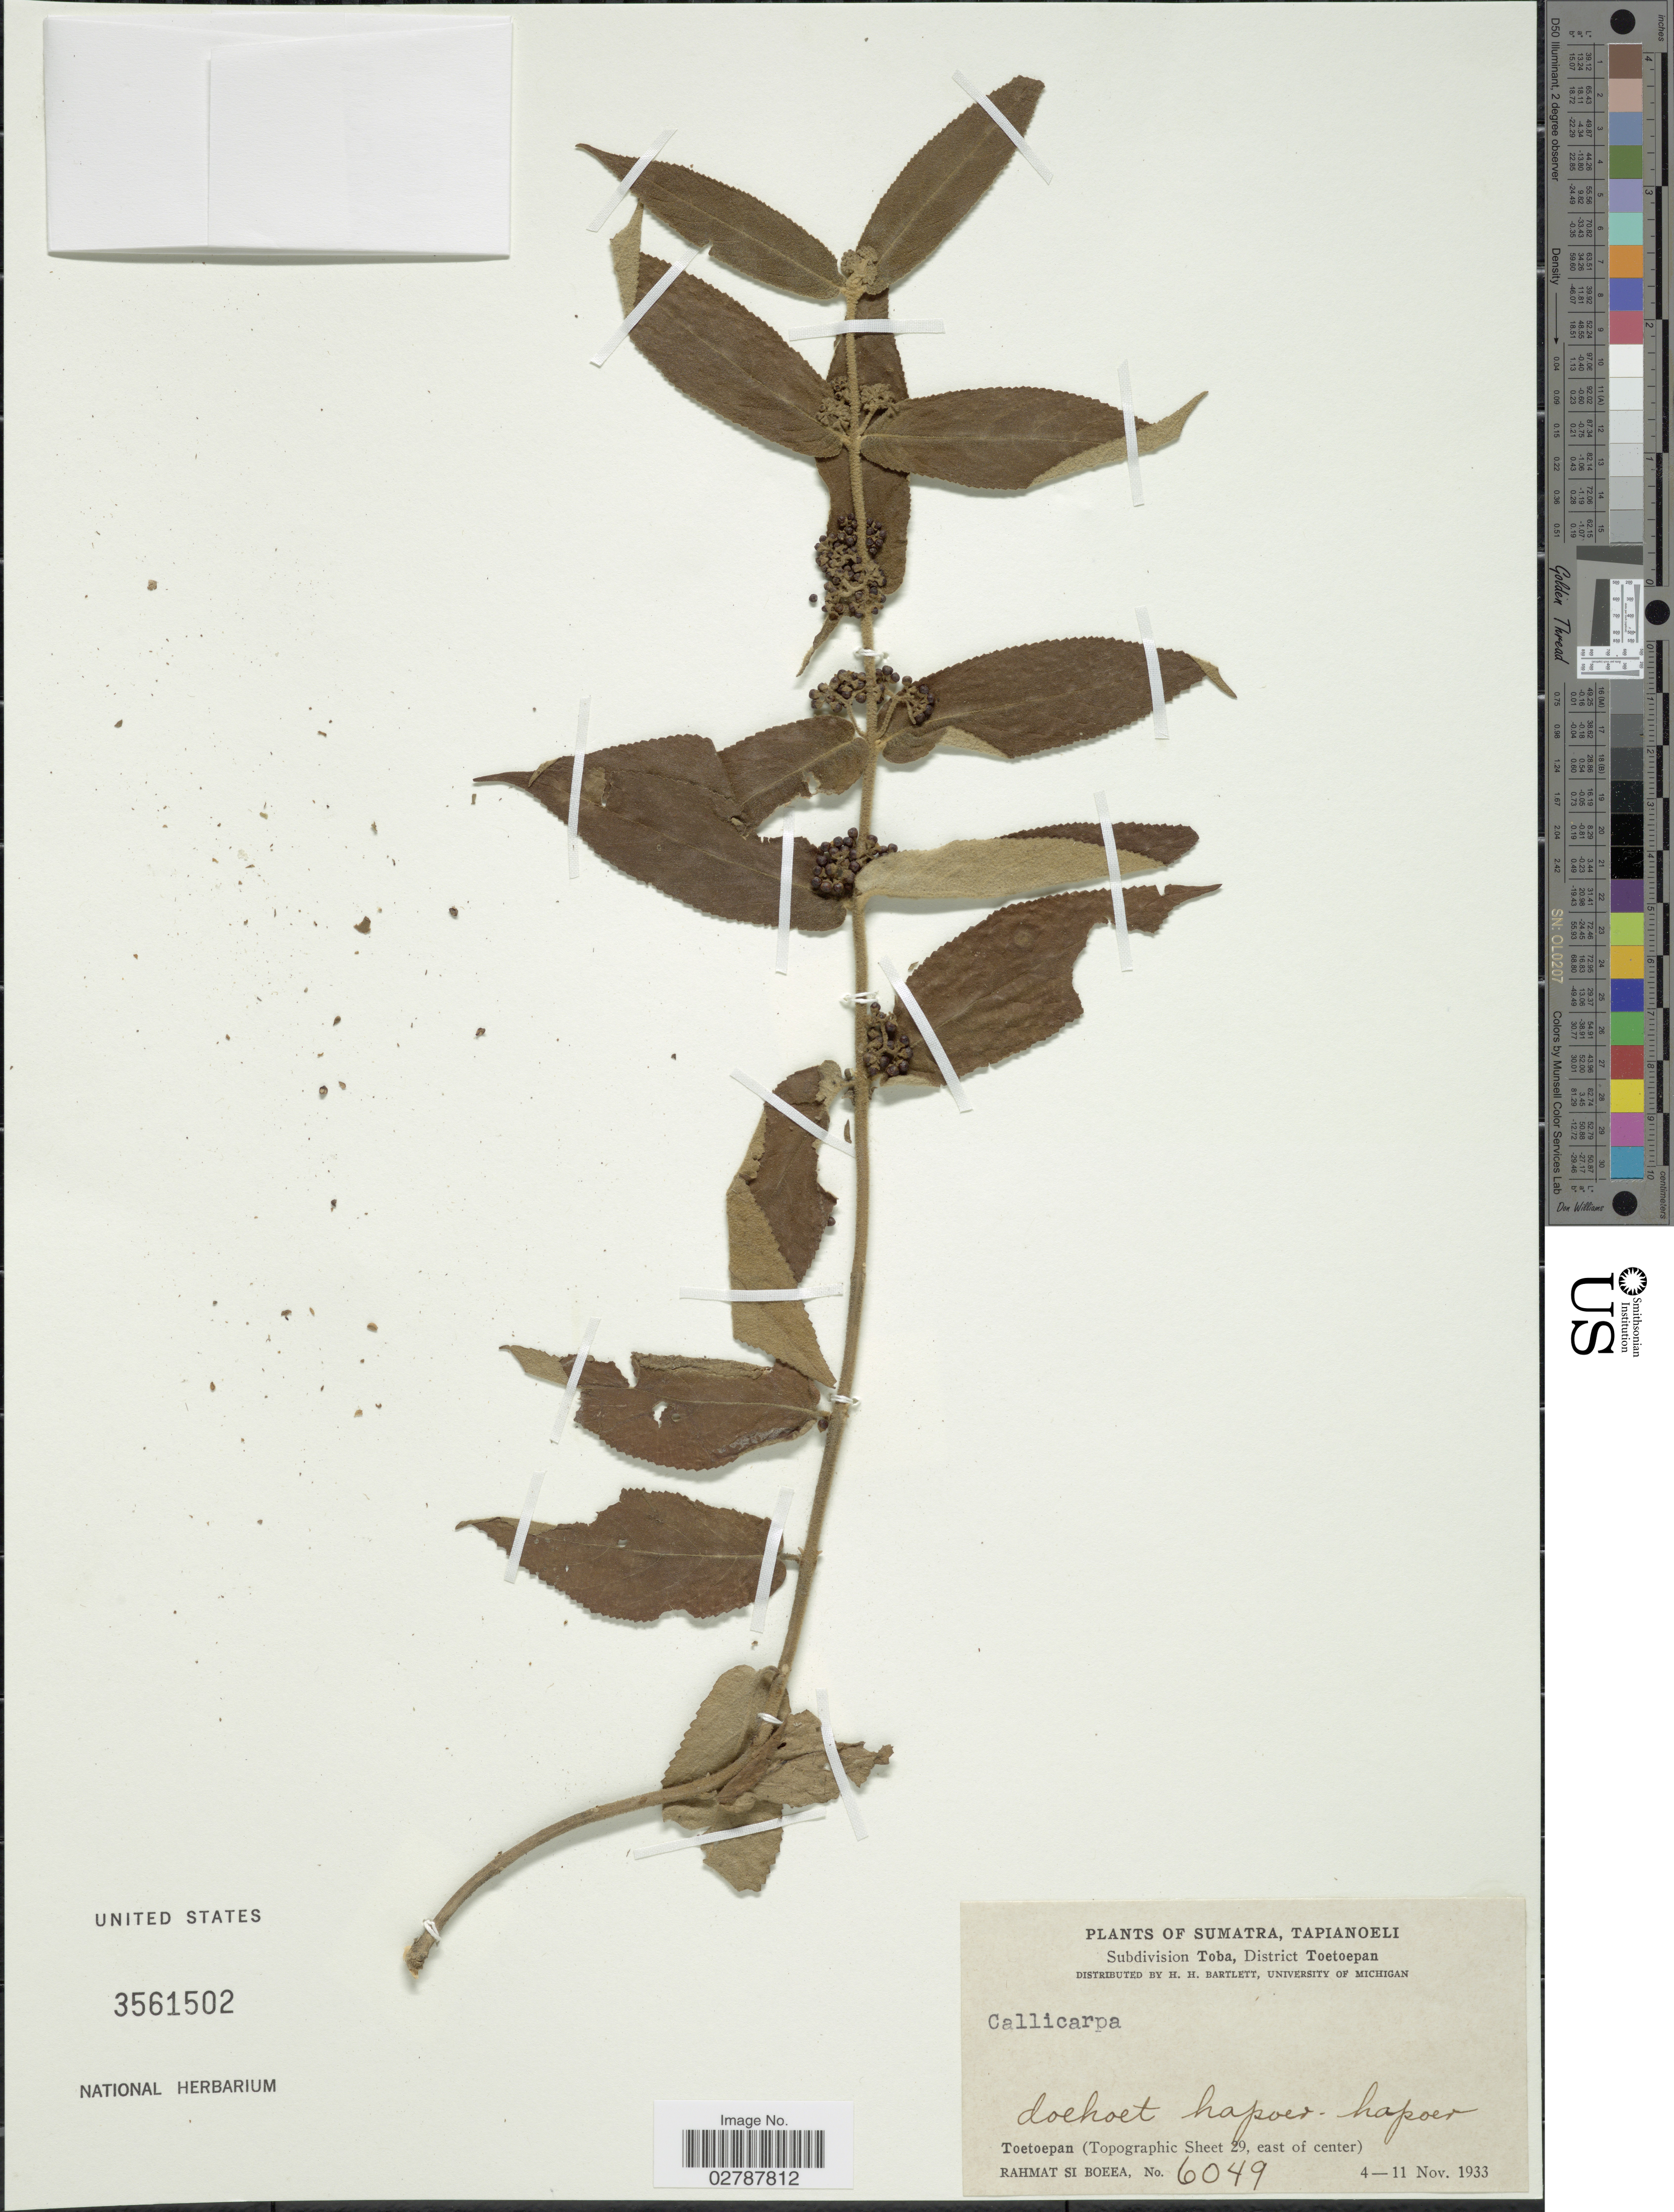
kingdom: Plantae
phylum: Tracheophyta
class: Magnoliopsida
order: Lamiales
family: Lamiaceae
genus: Callicarpa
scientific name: Callicarpa sp.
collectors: Rahmat Si Boeea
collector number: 6049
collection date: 1933-11-04/1933-11-11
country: Indonesia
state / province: Sumatra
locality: Tapianoeli. Subdivision Toba, District Toetoepan. Toetoepan (Topographic Sheet 29, east of center).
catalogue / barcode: US 3561502